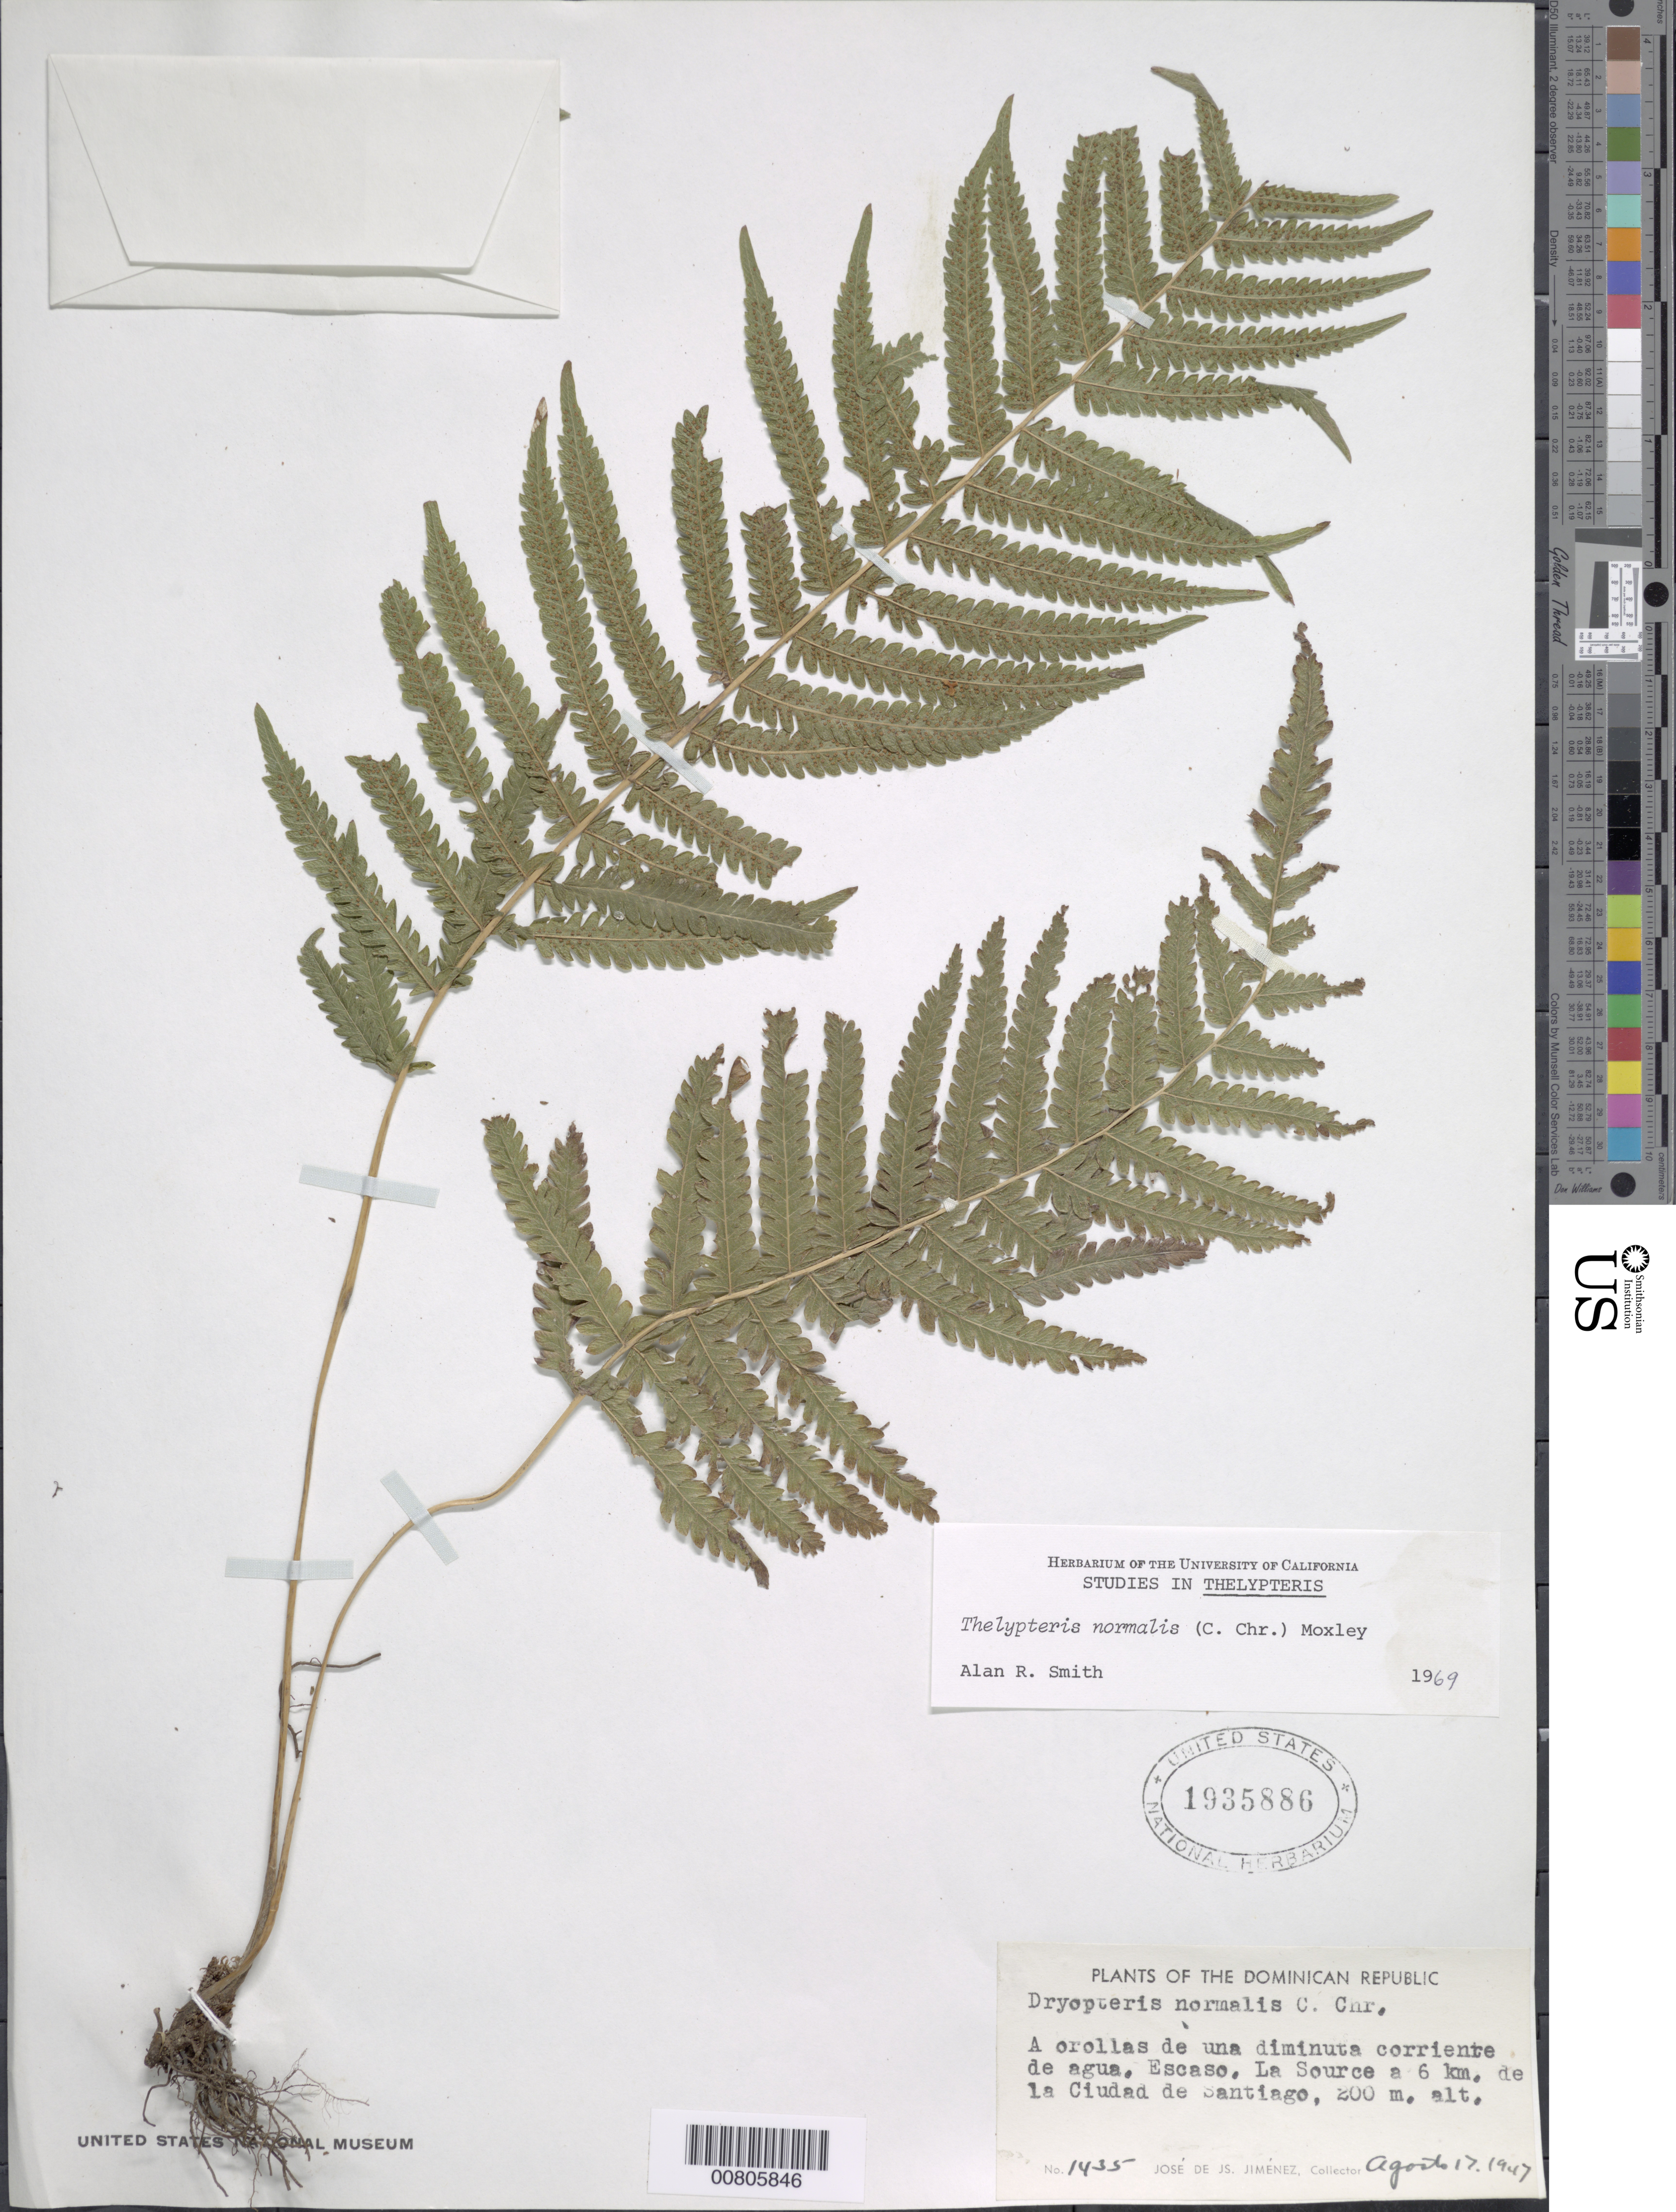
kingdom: Plantae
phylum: Tracheophyta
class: Polypodiopsida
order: Polypodiales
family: Thelypteridaceae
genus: Christella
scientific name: Christella kunthii comb. ined.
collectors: J. J. Jiménez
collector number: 1435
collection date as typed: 17 Apr 1947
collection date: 1947-04-17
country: Dominican Republic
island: Hispaniola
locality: La Source, 6 km de la Ciudad de Santiago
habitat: Orillas de una diminuta corriente de agua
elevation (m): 200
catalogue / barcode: US 1935886